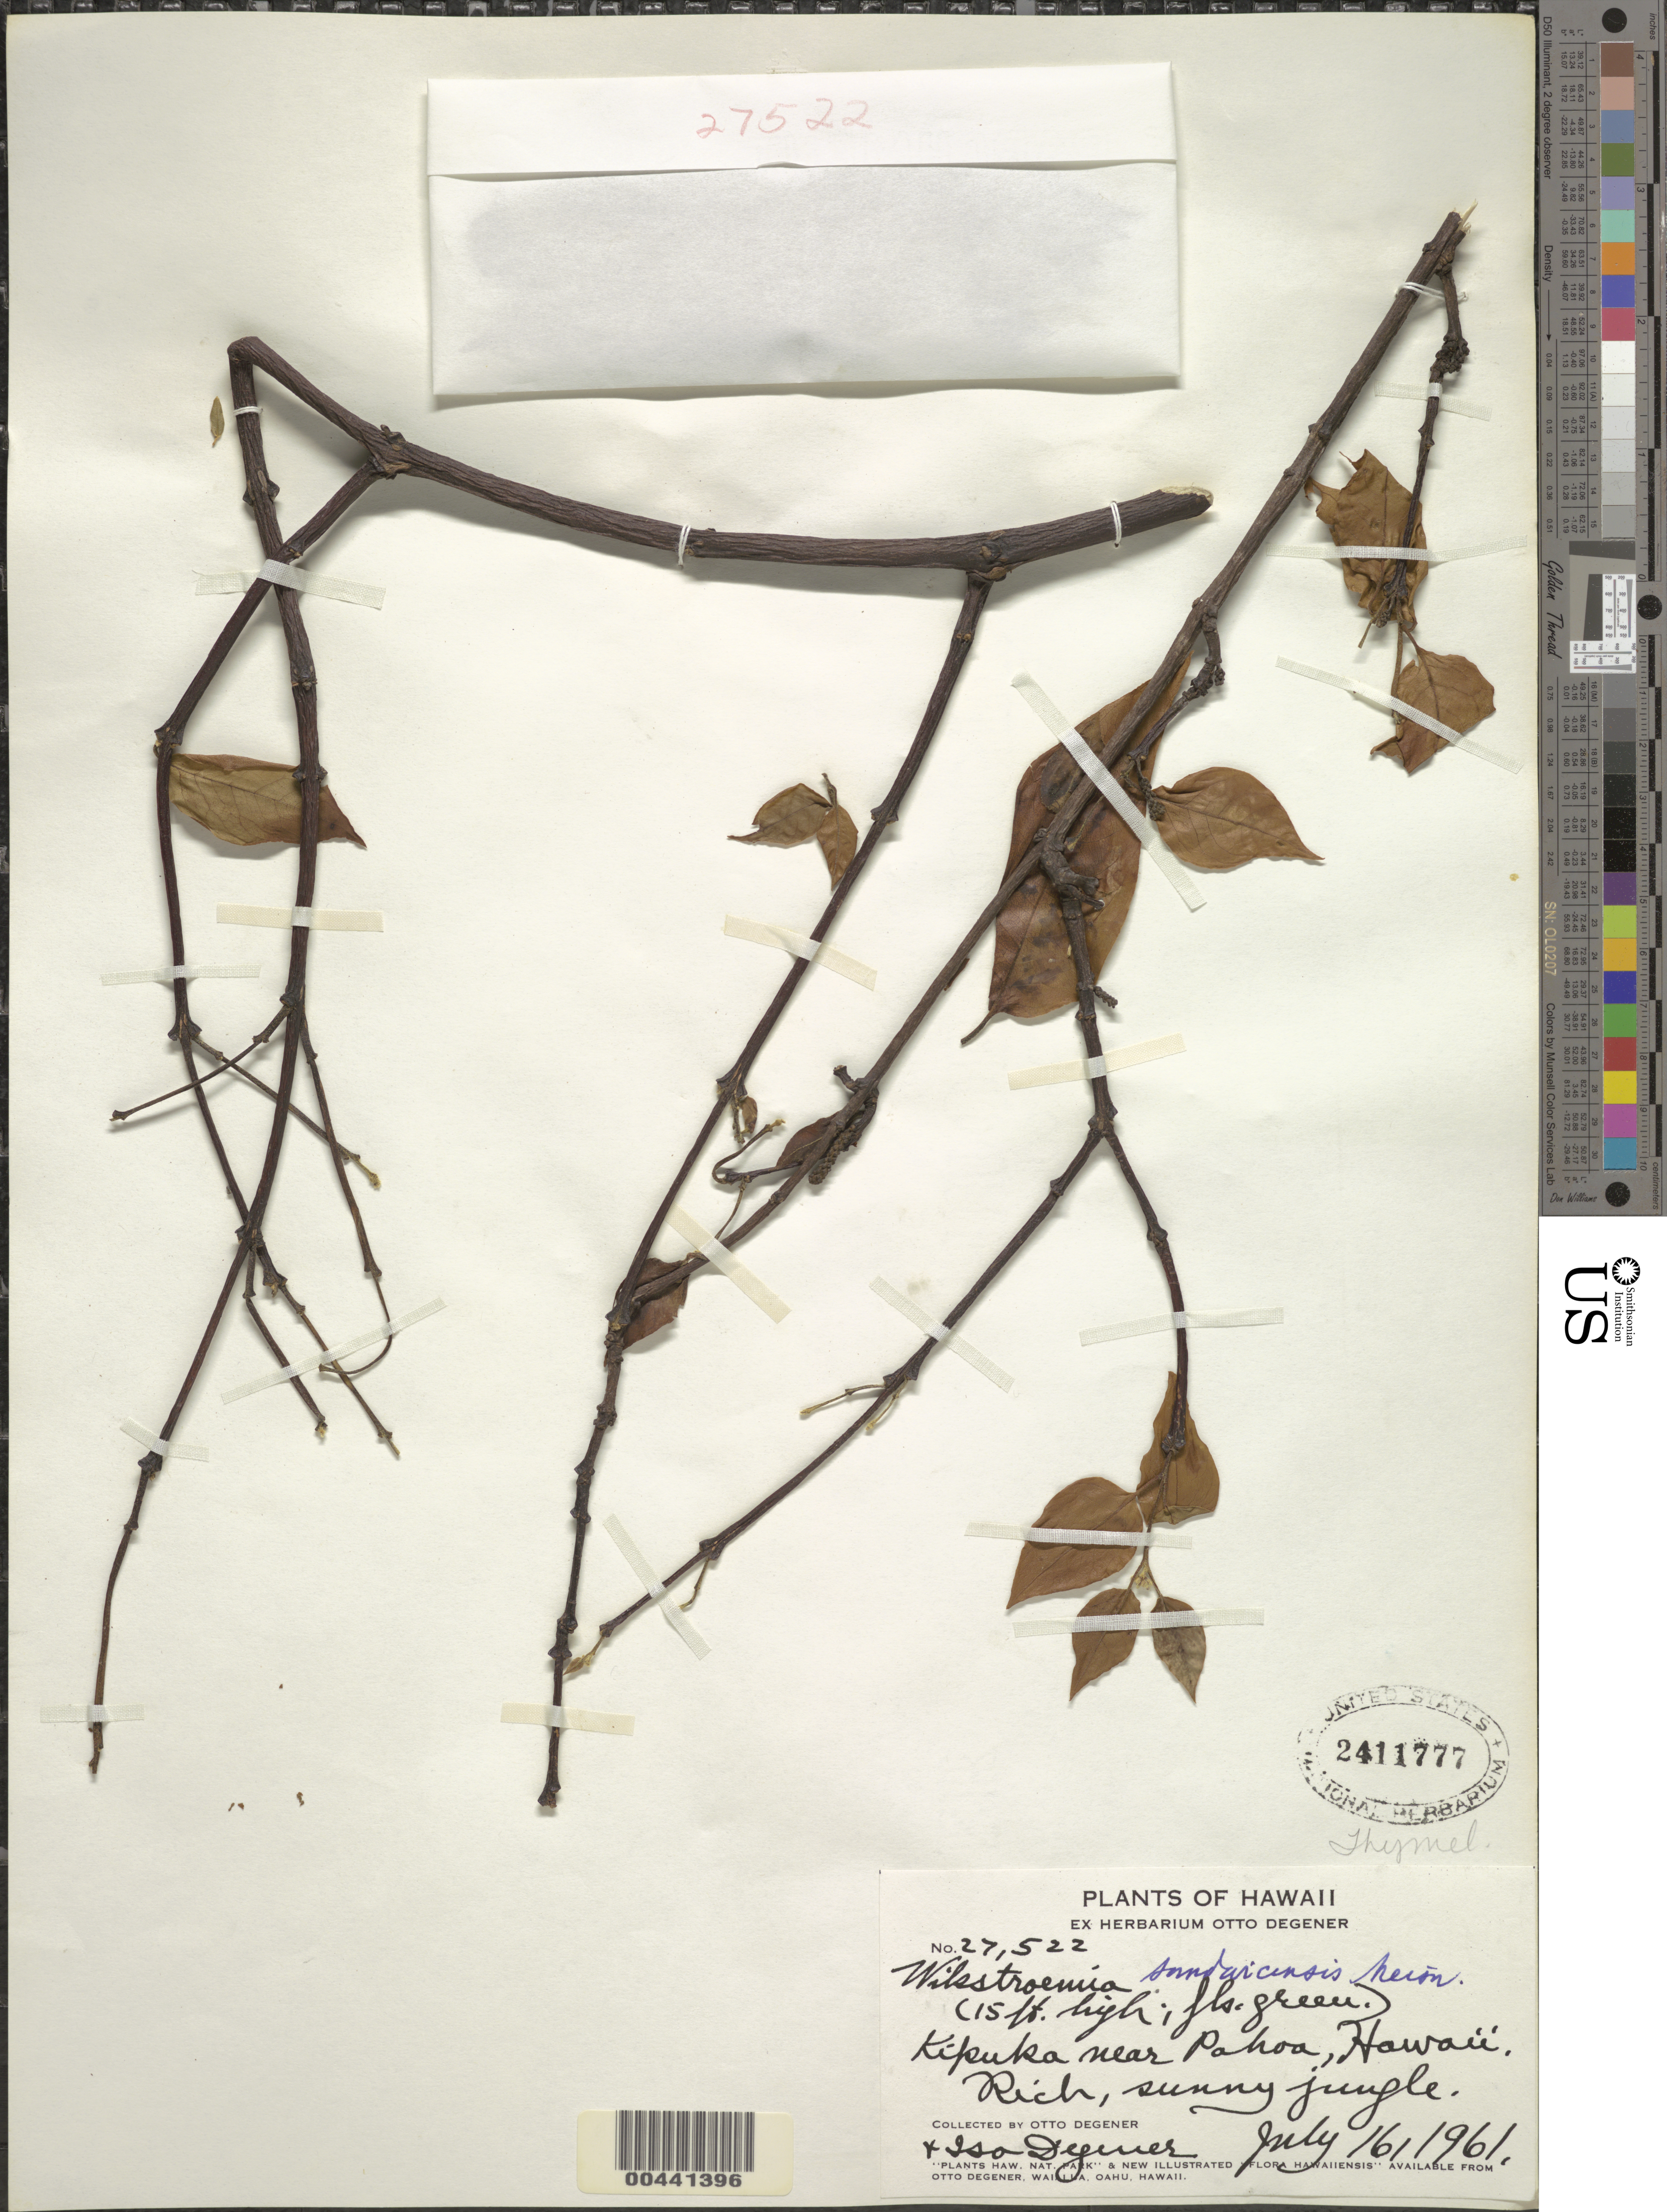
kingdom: Plantae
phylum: Tracheophyta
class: Magnoliopsida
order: Malvales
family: Thymelaeaceae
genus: Wikstroemia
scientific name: Wikstroemia sandwicensis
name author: Meisn.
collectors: O. Degener & I. Degener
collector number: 27522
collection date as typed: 16 Jul 1961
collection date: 1961-07-16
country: United States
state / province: Hawaii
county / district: Hawaii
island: Hawaii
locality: Kipuka near Pahoa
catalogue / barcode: US 2411777